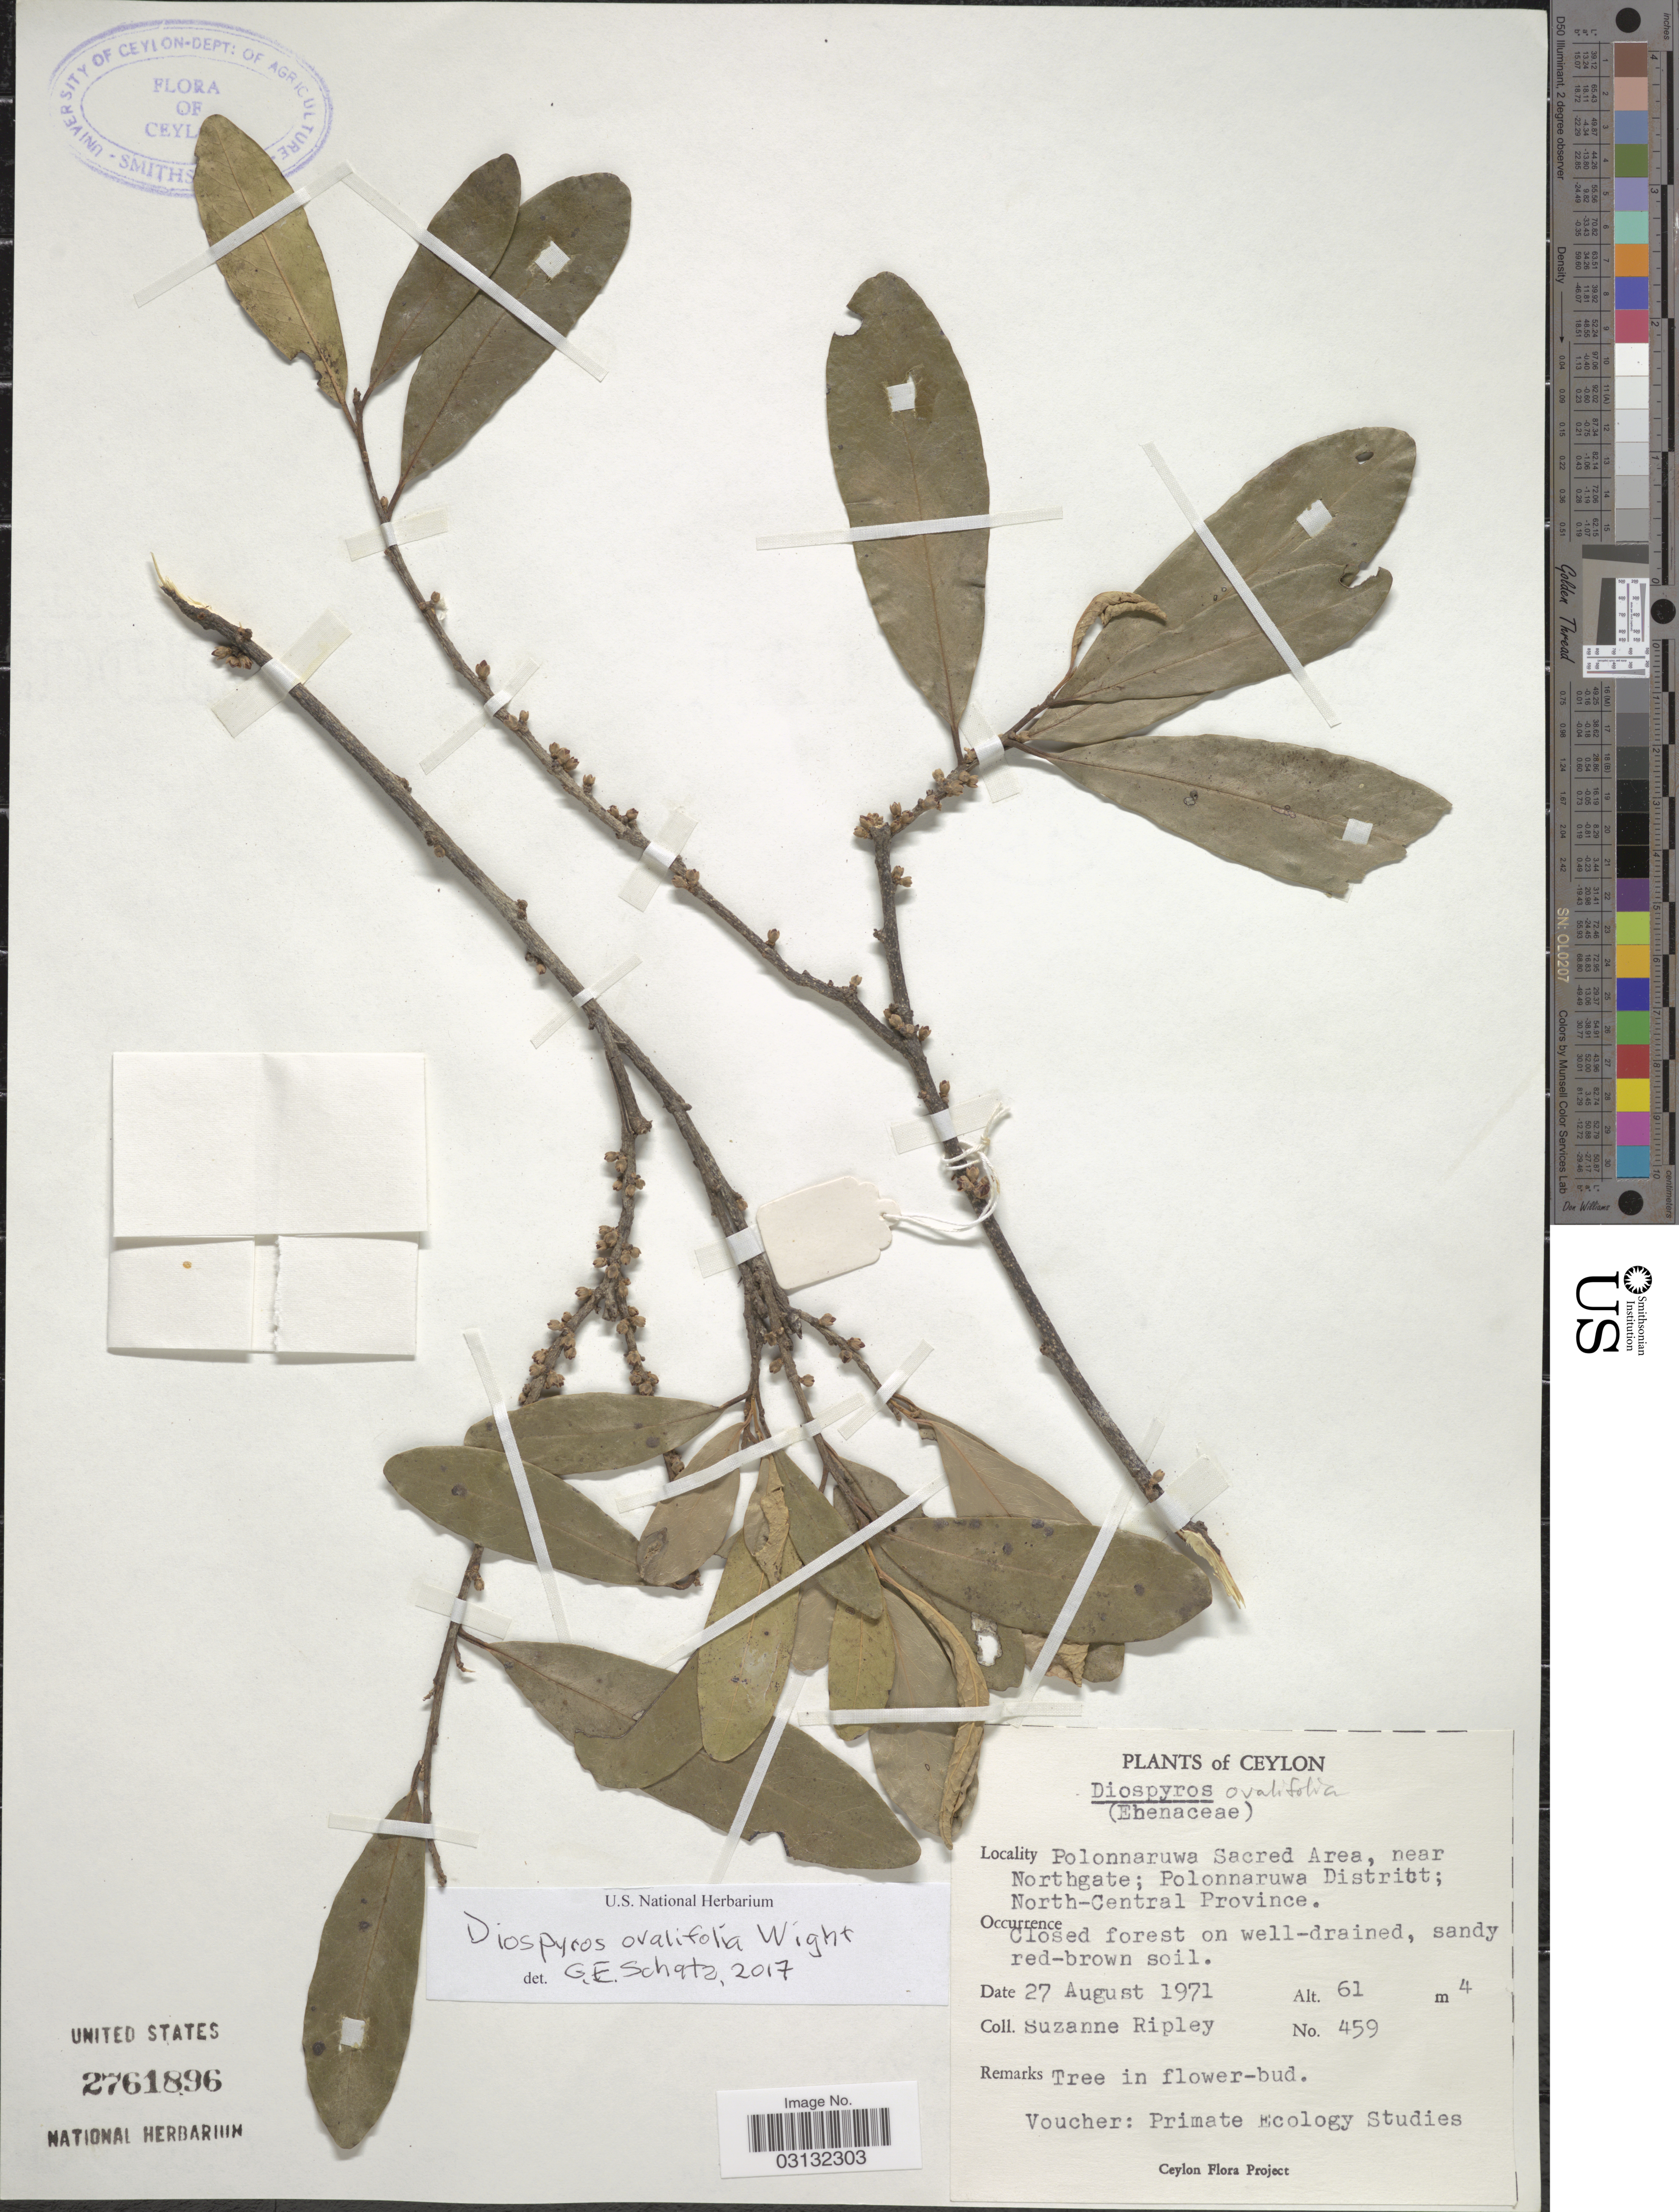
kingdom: Plantae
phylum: Tracheophyta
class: Magnoliopsida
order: Ericales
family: Ebenaceae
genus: Diospyros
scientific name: Diospyros ovalifolia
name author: Wight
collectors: S. Ripley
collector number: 459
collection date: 1971-08-27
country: Sri Lanka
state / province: North Central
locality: Ceylon. Polonnaruwa Sacred Area, near Northgate; Polonnaruwa District.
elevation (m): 61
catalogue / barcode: US 2761896